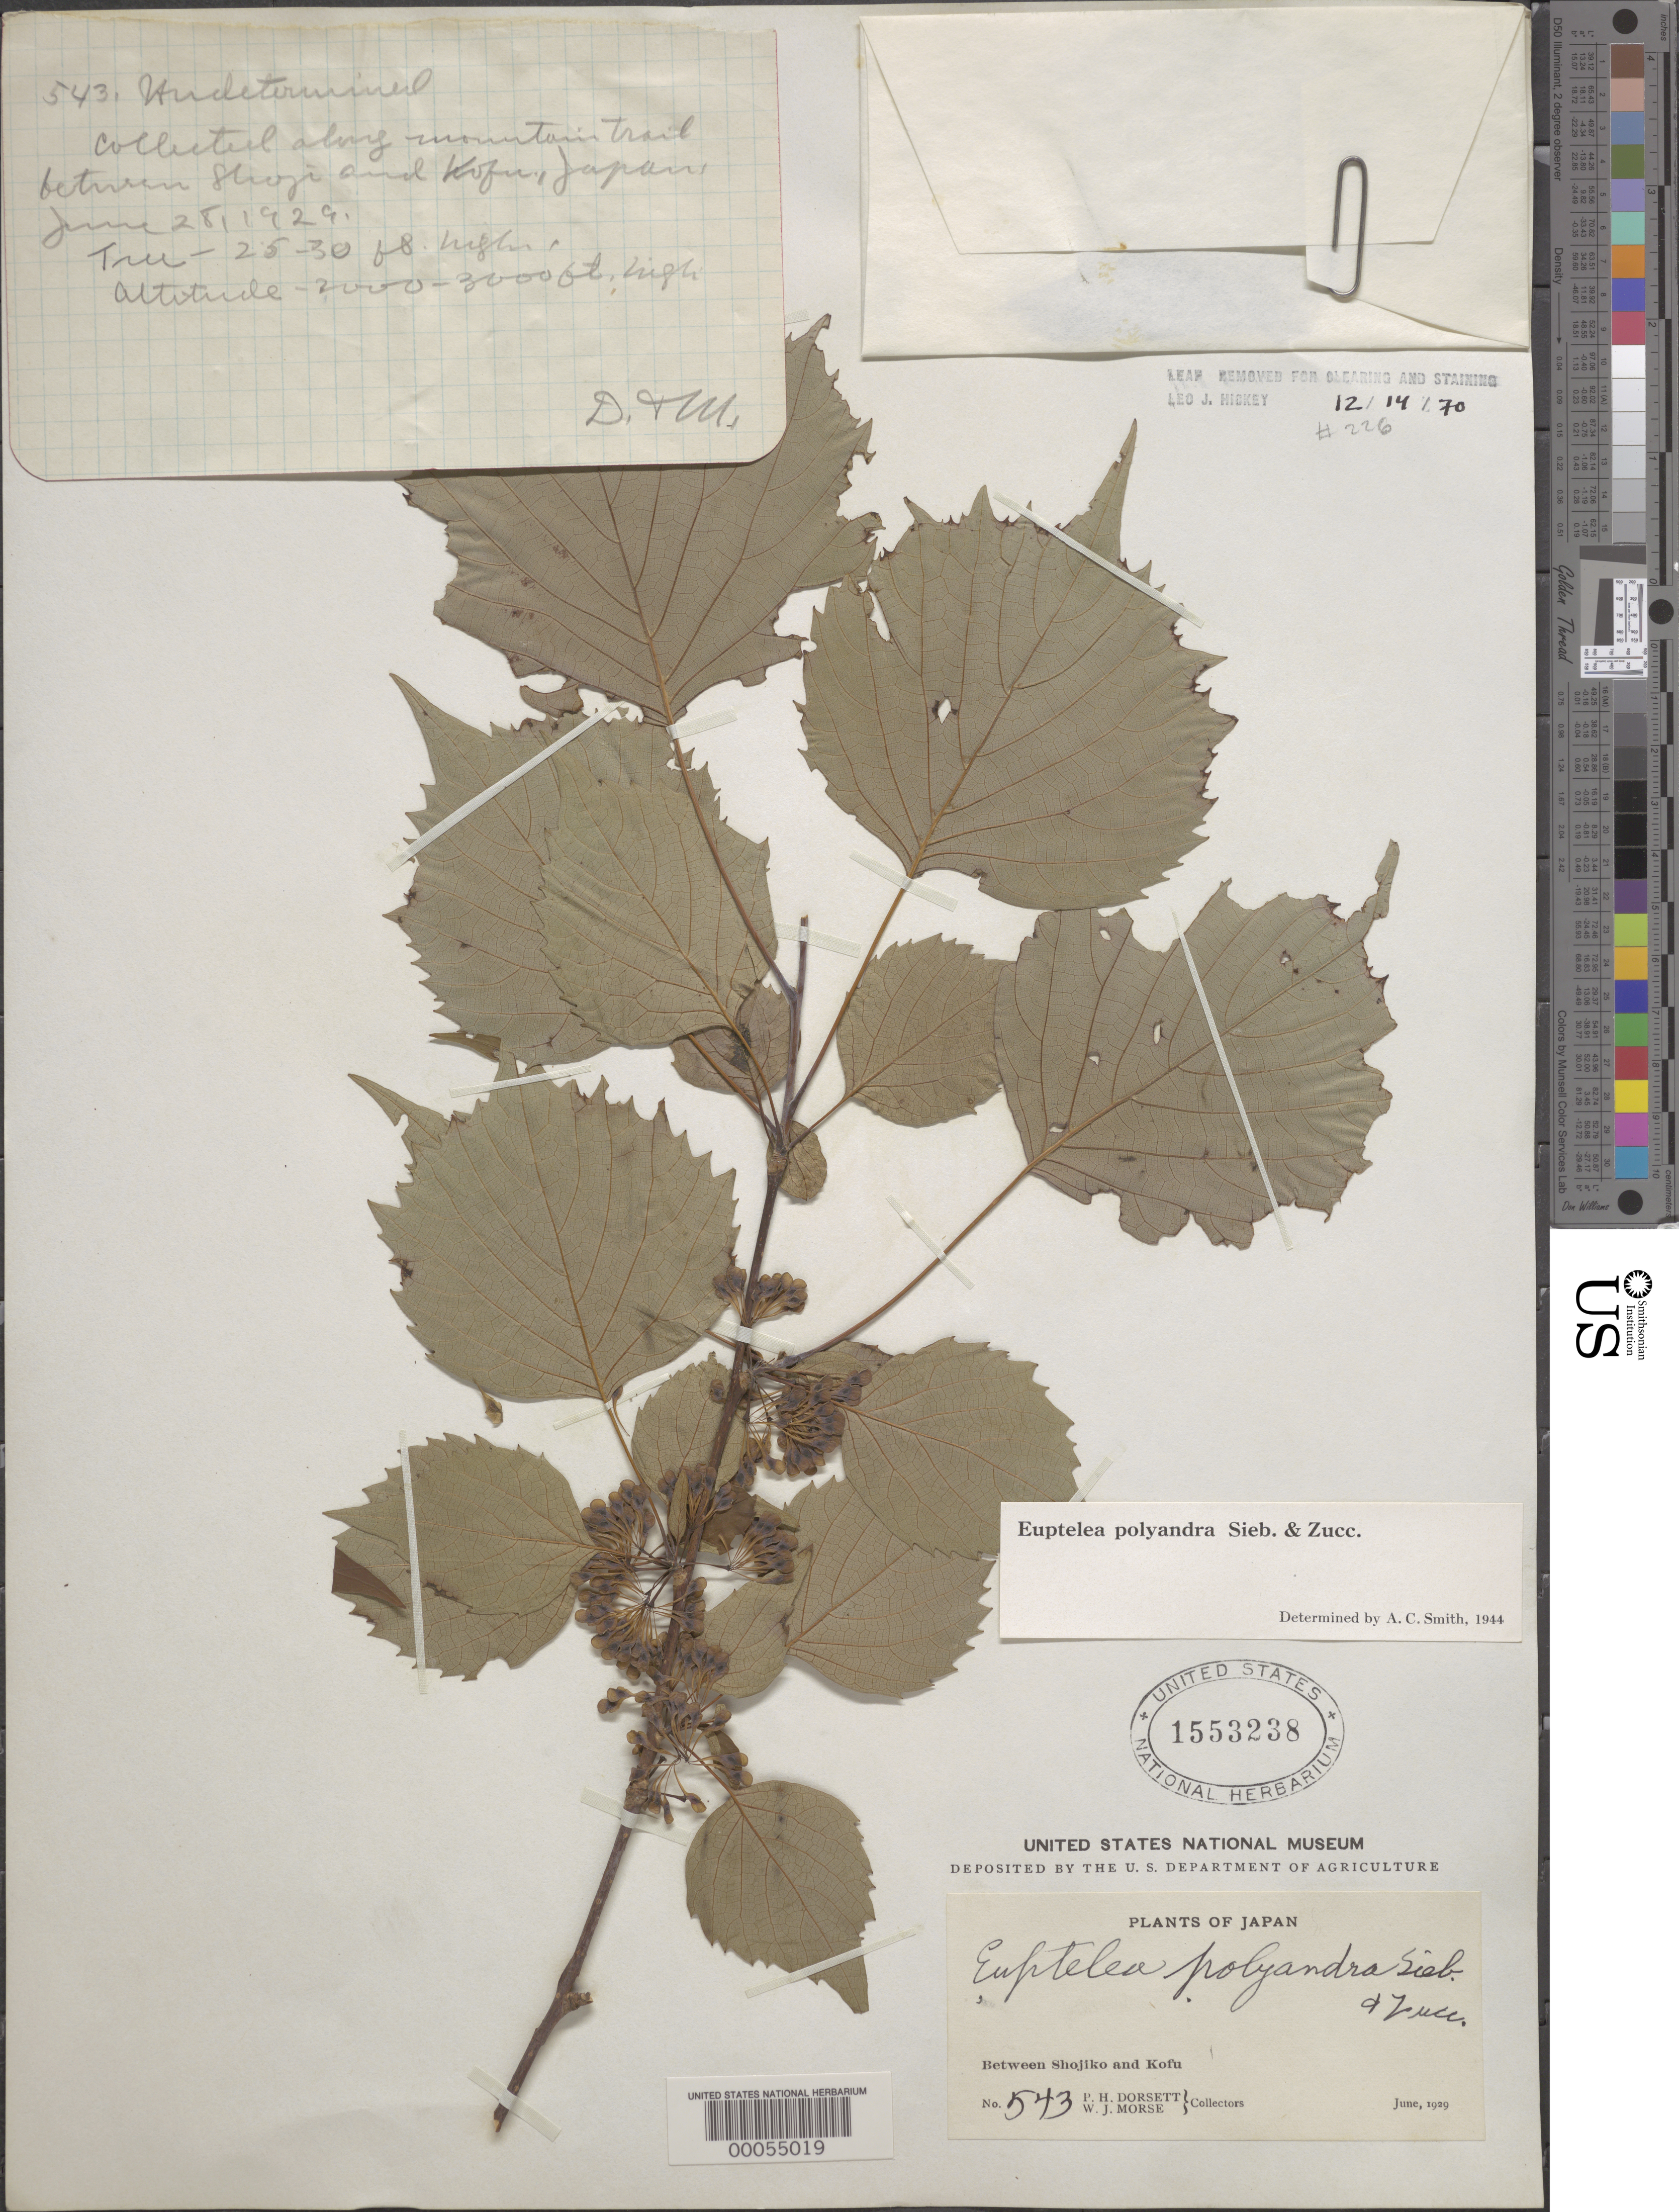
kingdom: Plantae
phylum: Tracheophyta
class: Magnoliopsida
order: Ranunculales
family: Eupteleaceae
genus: Euptelea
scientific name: Euptelea polyandra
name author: Siebold & Zucc.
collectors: P. H. Dorsett & W. J. Morse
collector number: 543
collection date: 1929-06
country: Japan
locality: Between Shojiko and Kofu.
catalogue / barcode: US 1553238